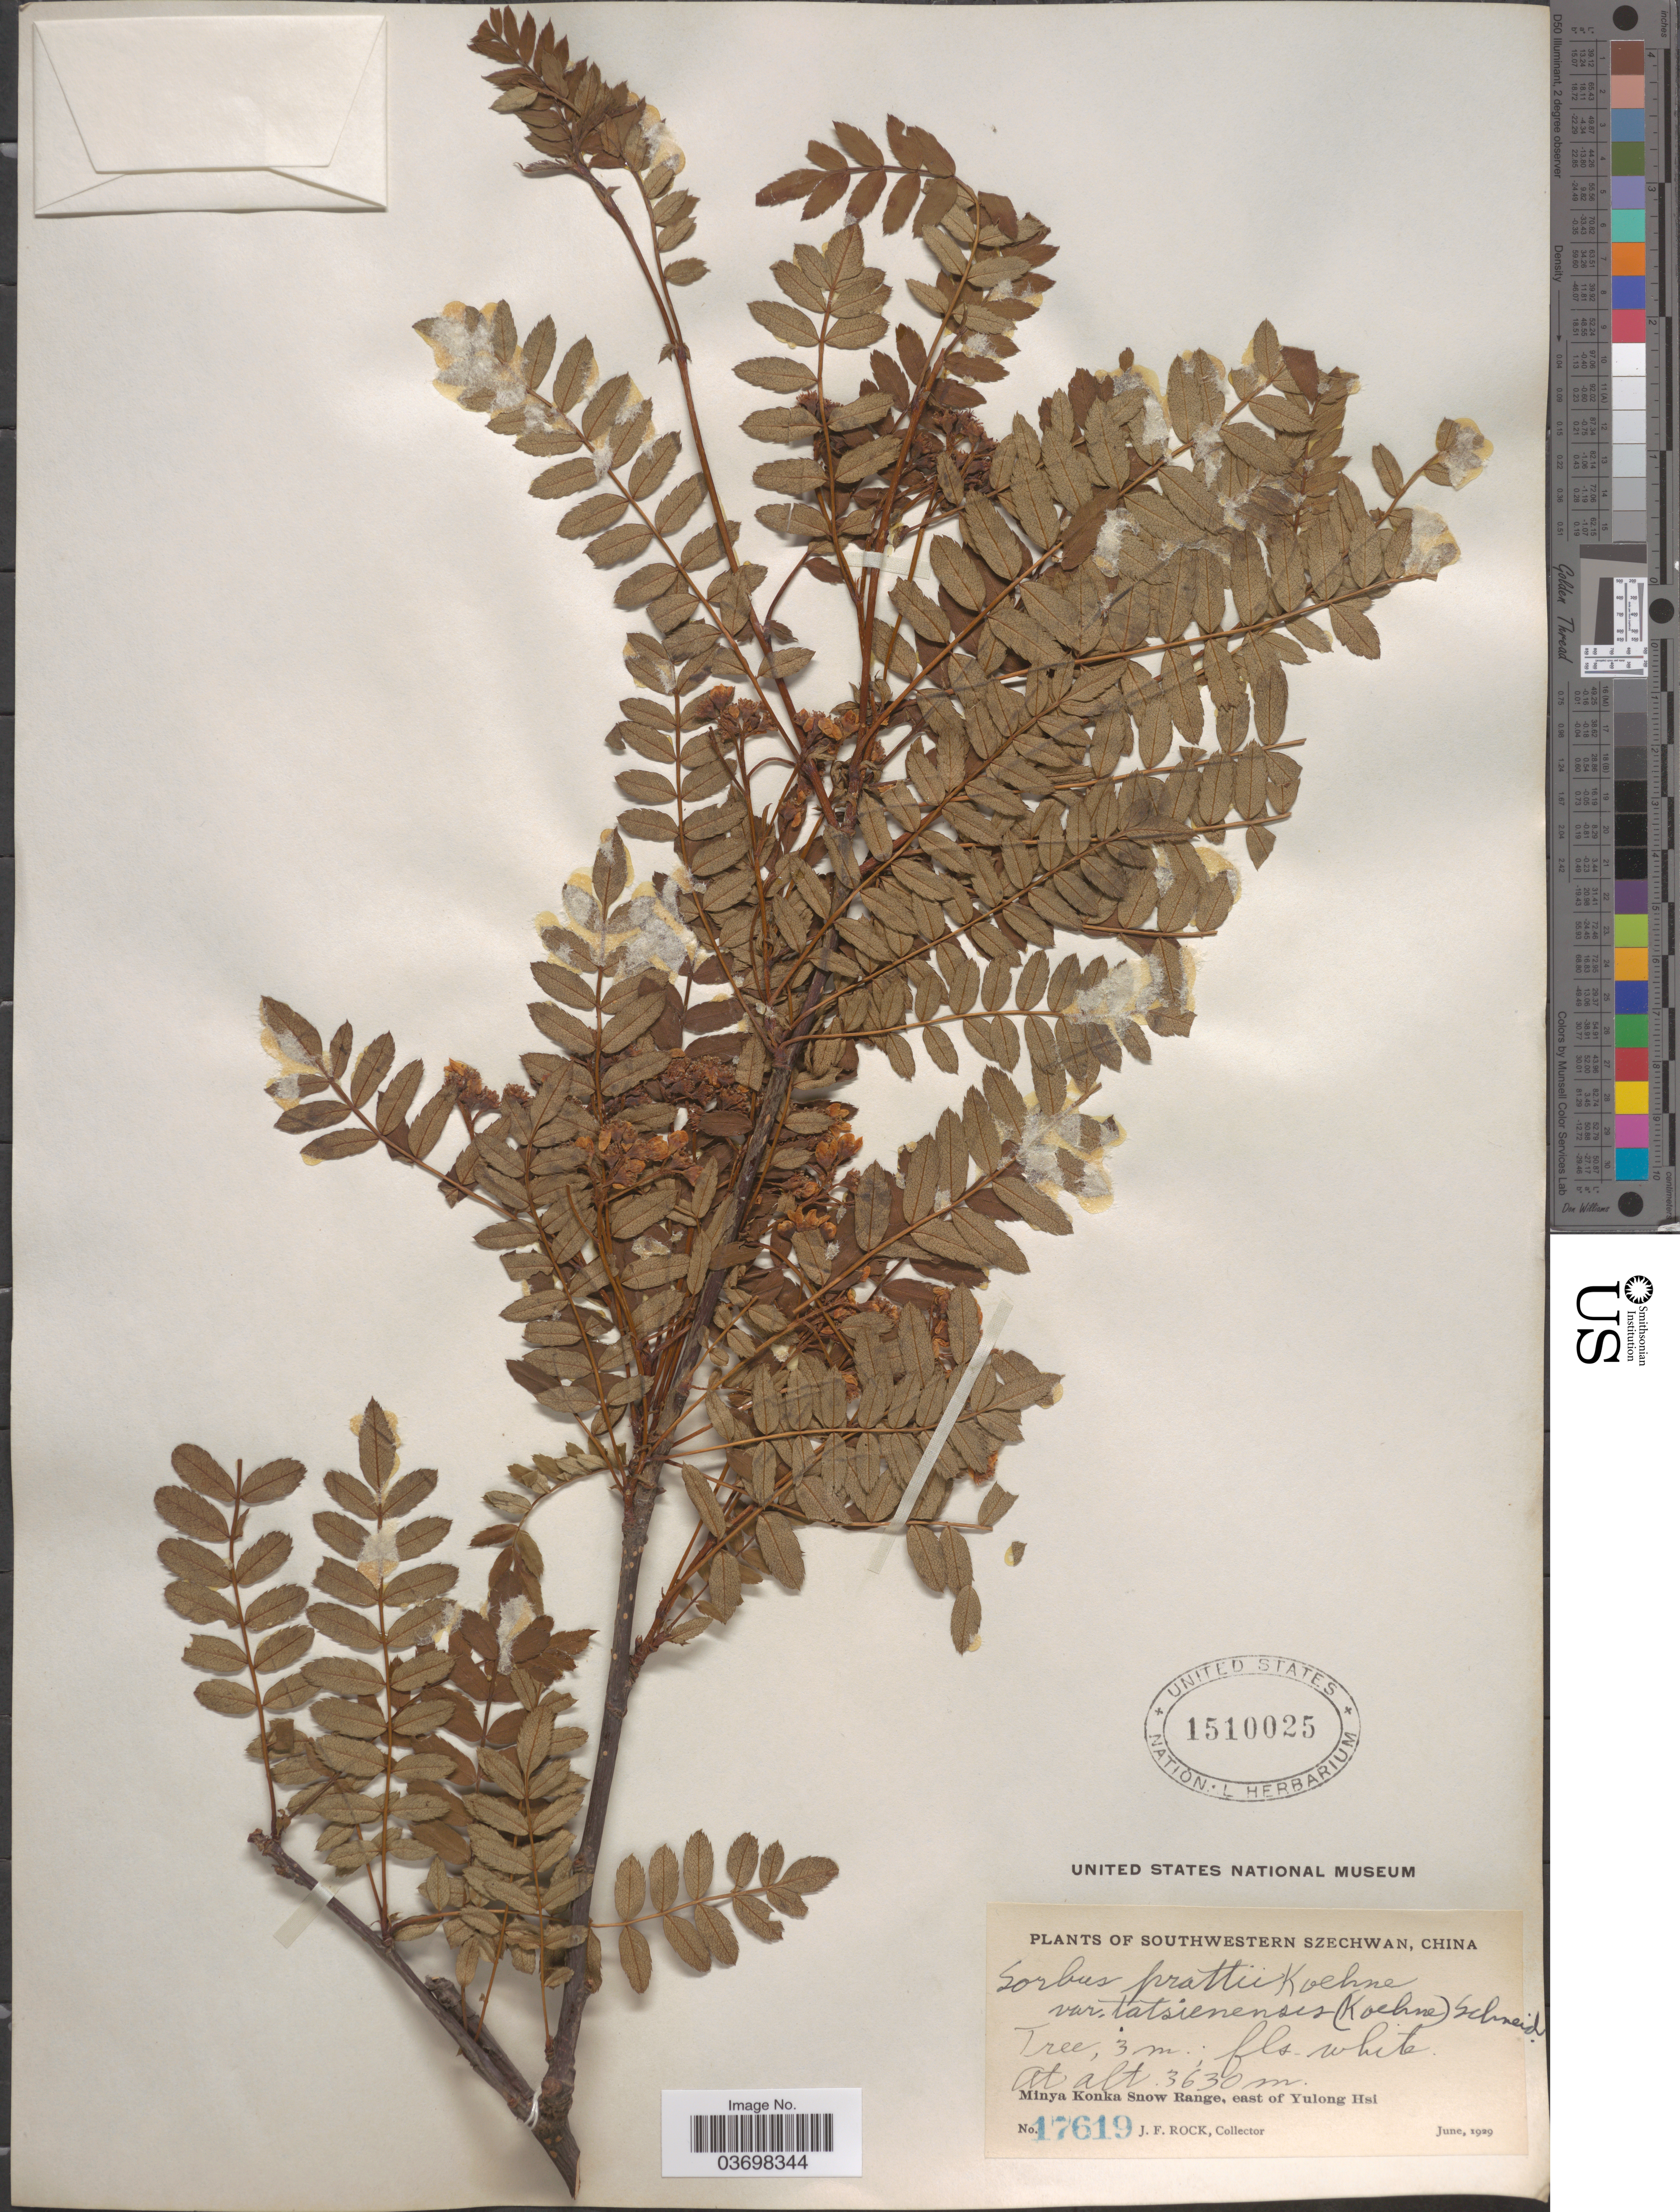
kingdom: Plantae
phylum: Tracheophyta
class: Magnoliopsida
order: Rosales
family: Rosaceae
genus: Sorbus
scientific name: Sorbus prattii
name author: Koehne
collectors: J. Rock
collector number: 17619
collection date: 1929-06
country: China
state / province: Sichuan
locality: Southwestern Szechwan. Minya Konka Snow Range, east of Yulong Hsi.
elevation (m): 3630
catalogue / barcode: US 1510025